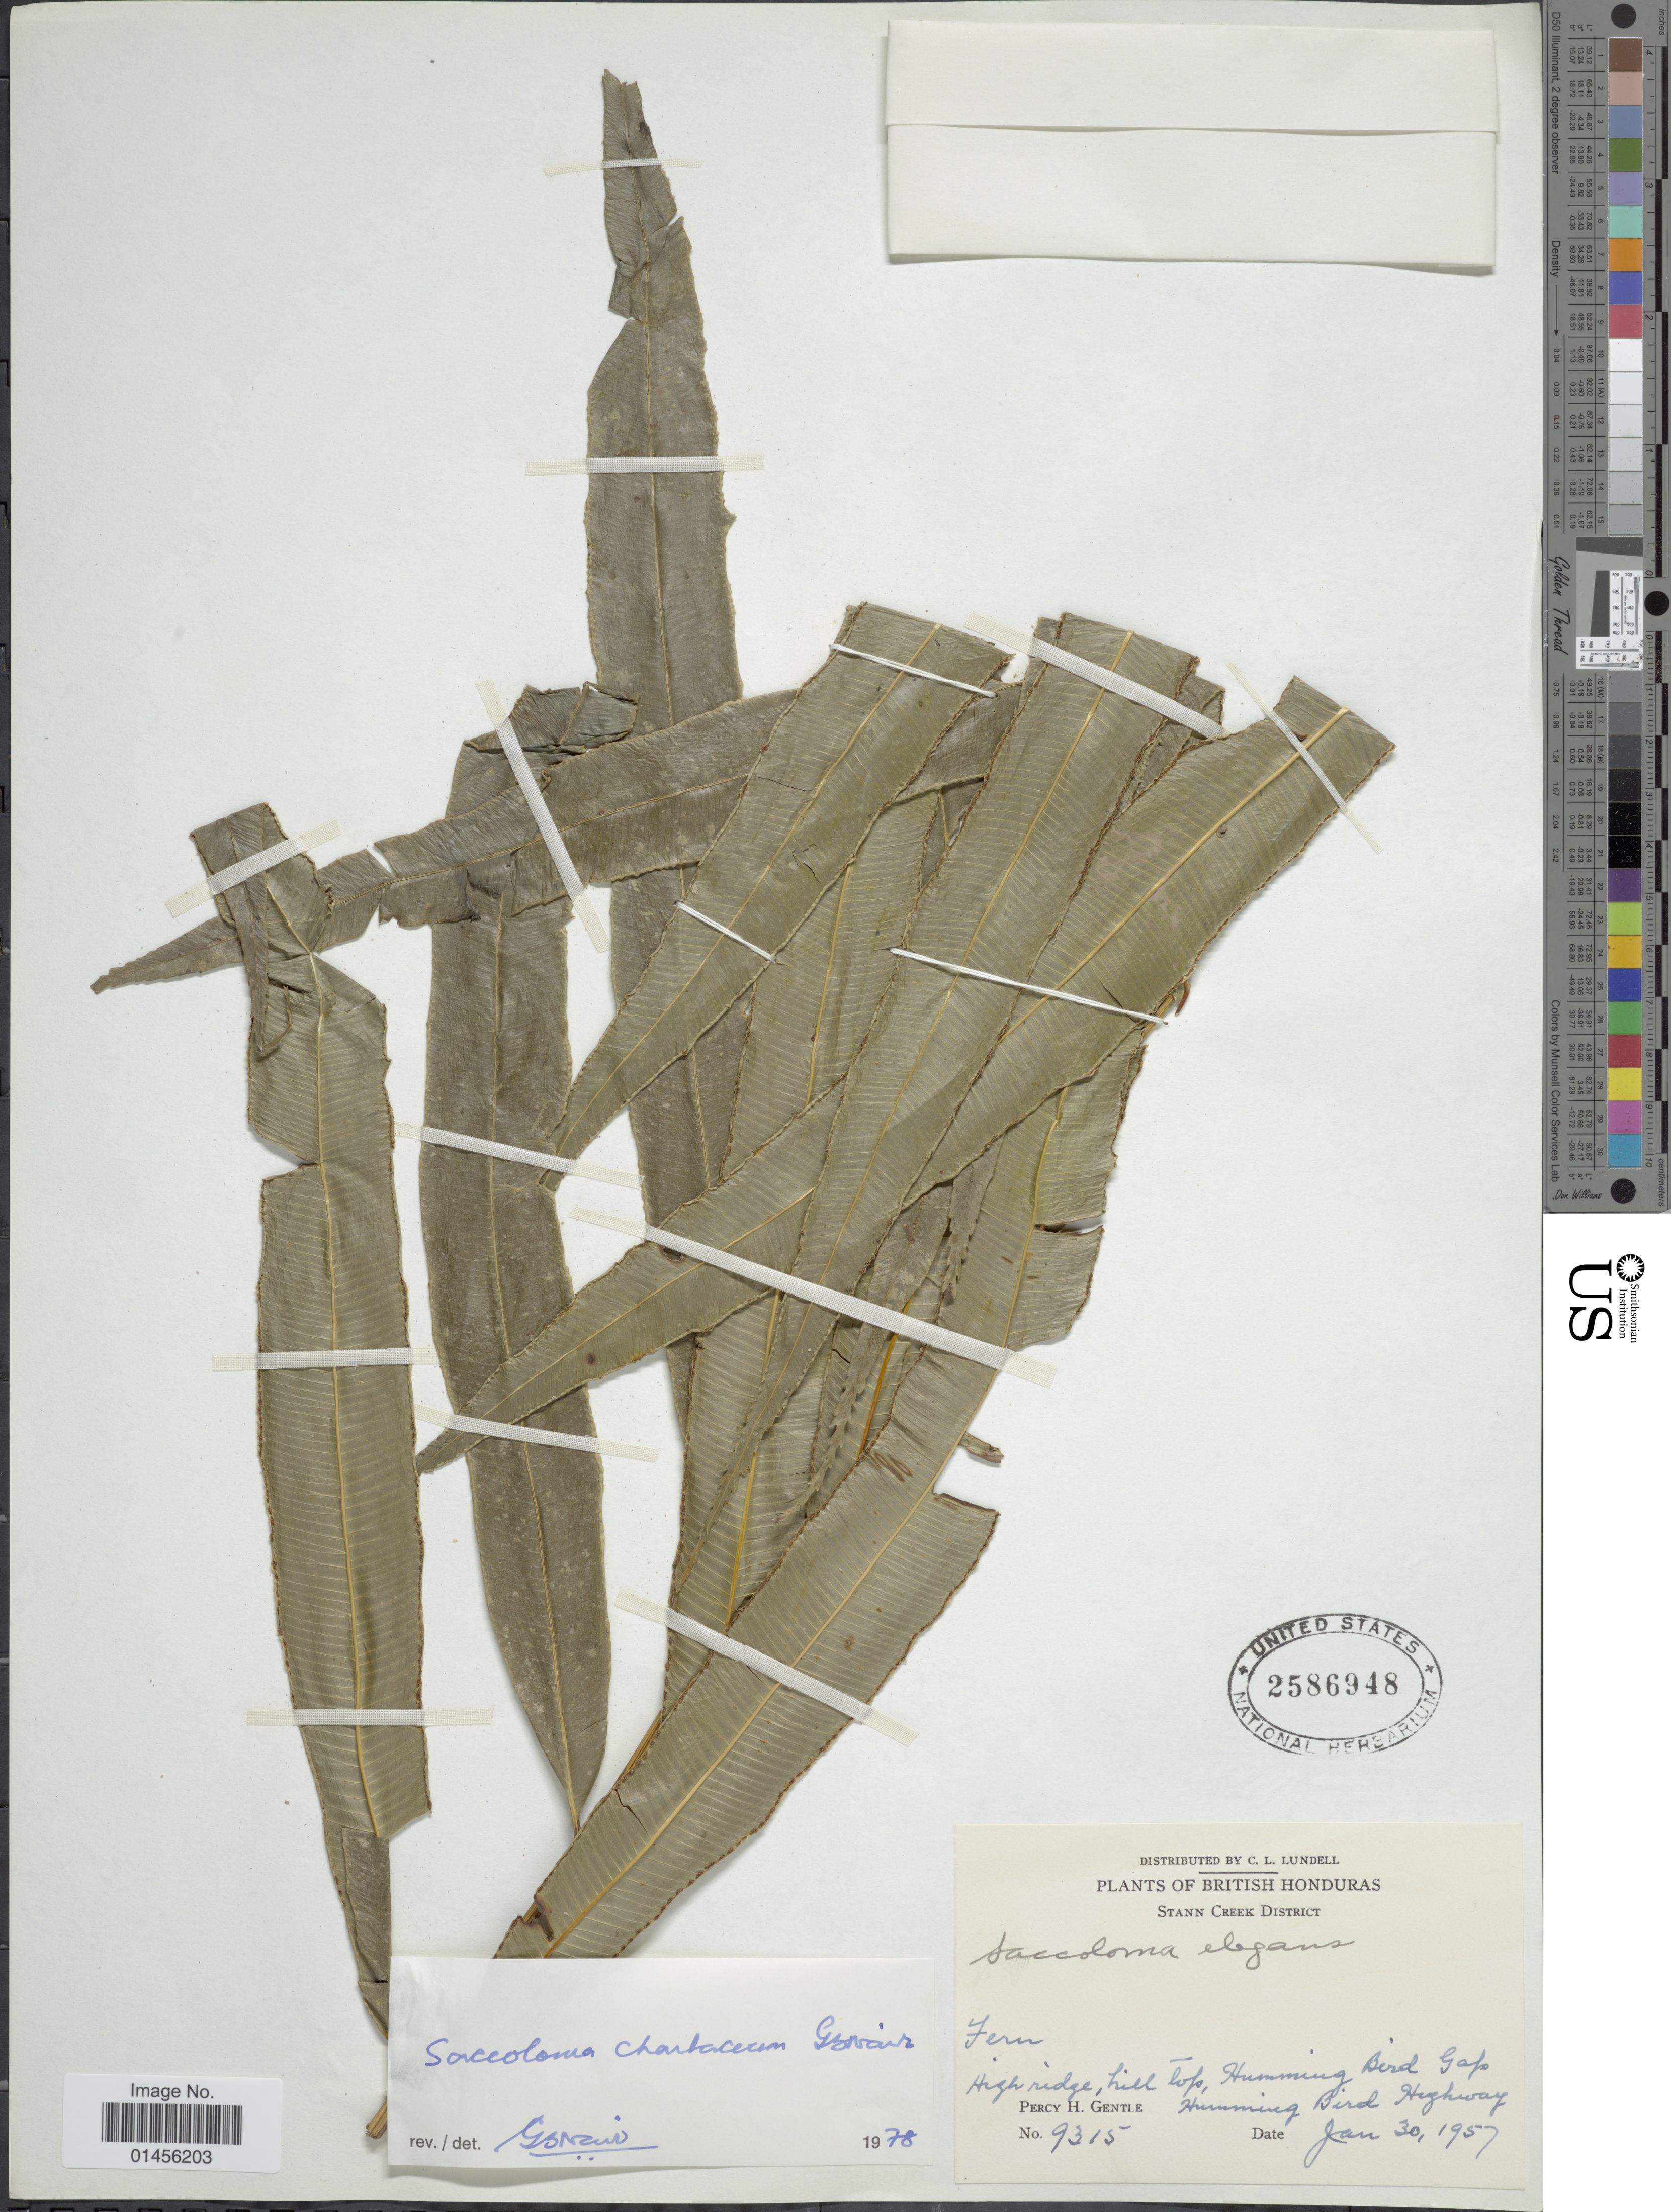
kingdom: Plantae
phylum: Tracheophyta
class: Polypodiopsida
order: Polypodiales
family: Saccolomataceae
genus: Saccoloma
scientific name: Saccoloma elegans subsp. chartaceum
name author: Cremers & K.U. Kramer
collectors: P. H. Gentle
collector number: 9315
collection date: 1957-01-30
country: Belize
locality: British Honduras, Stann Creek District, High ridge, hill top, Humming Bird Gap, Humming Bird Highway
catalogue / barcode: US 2586948